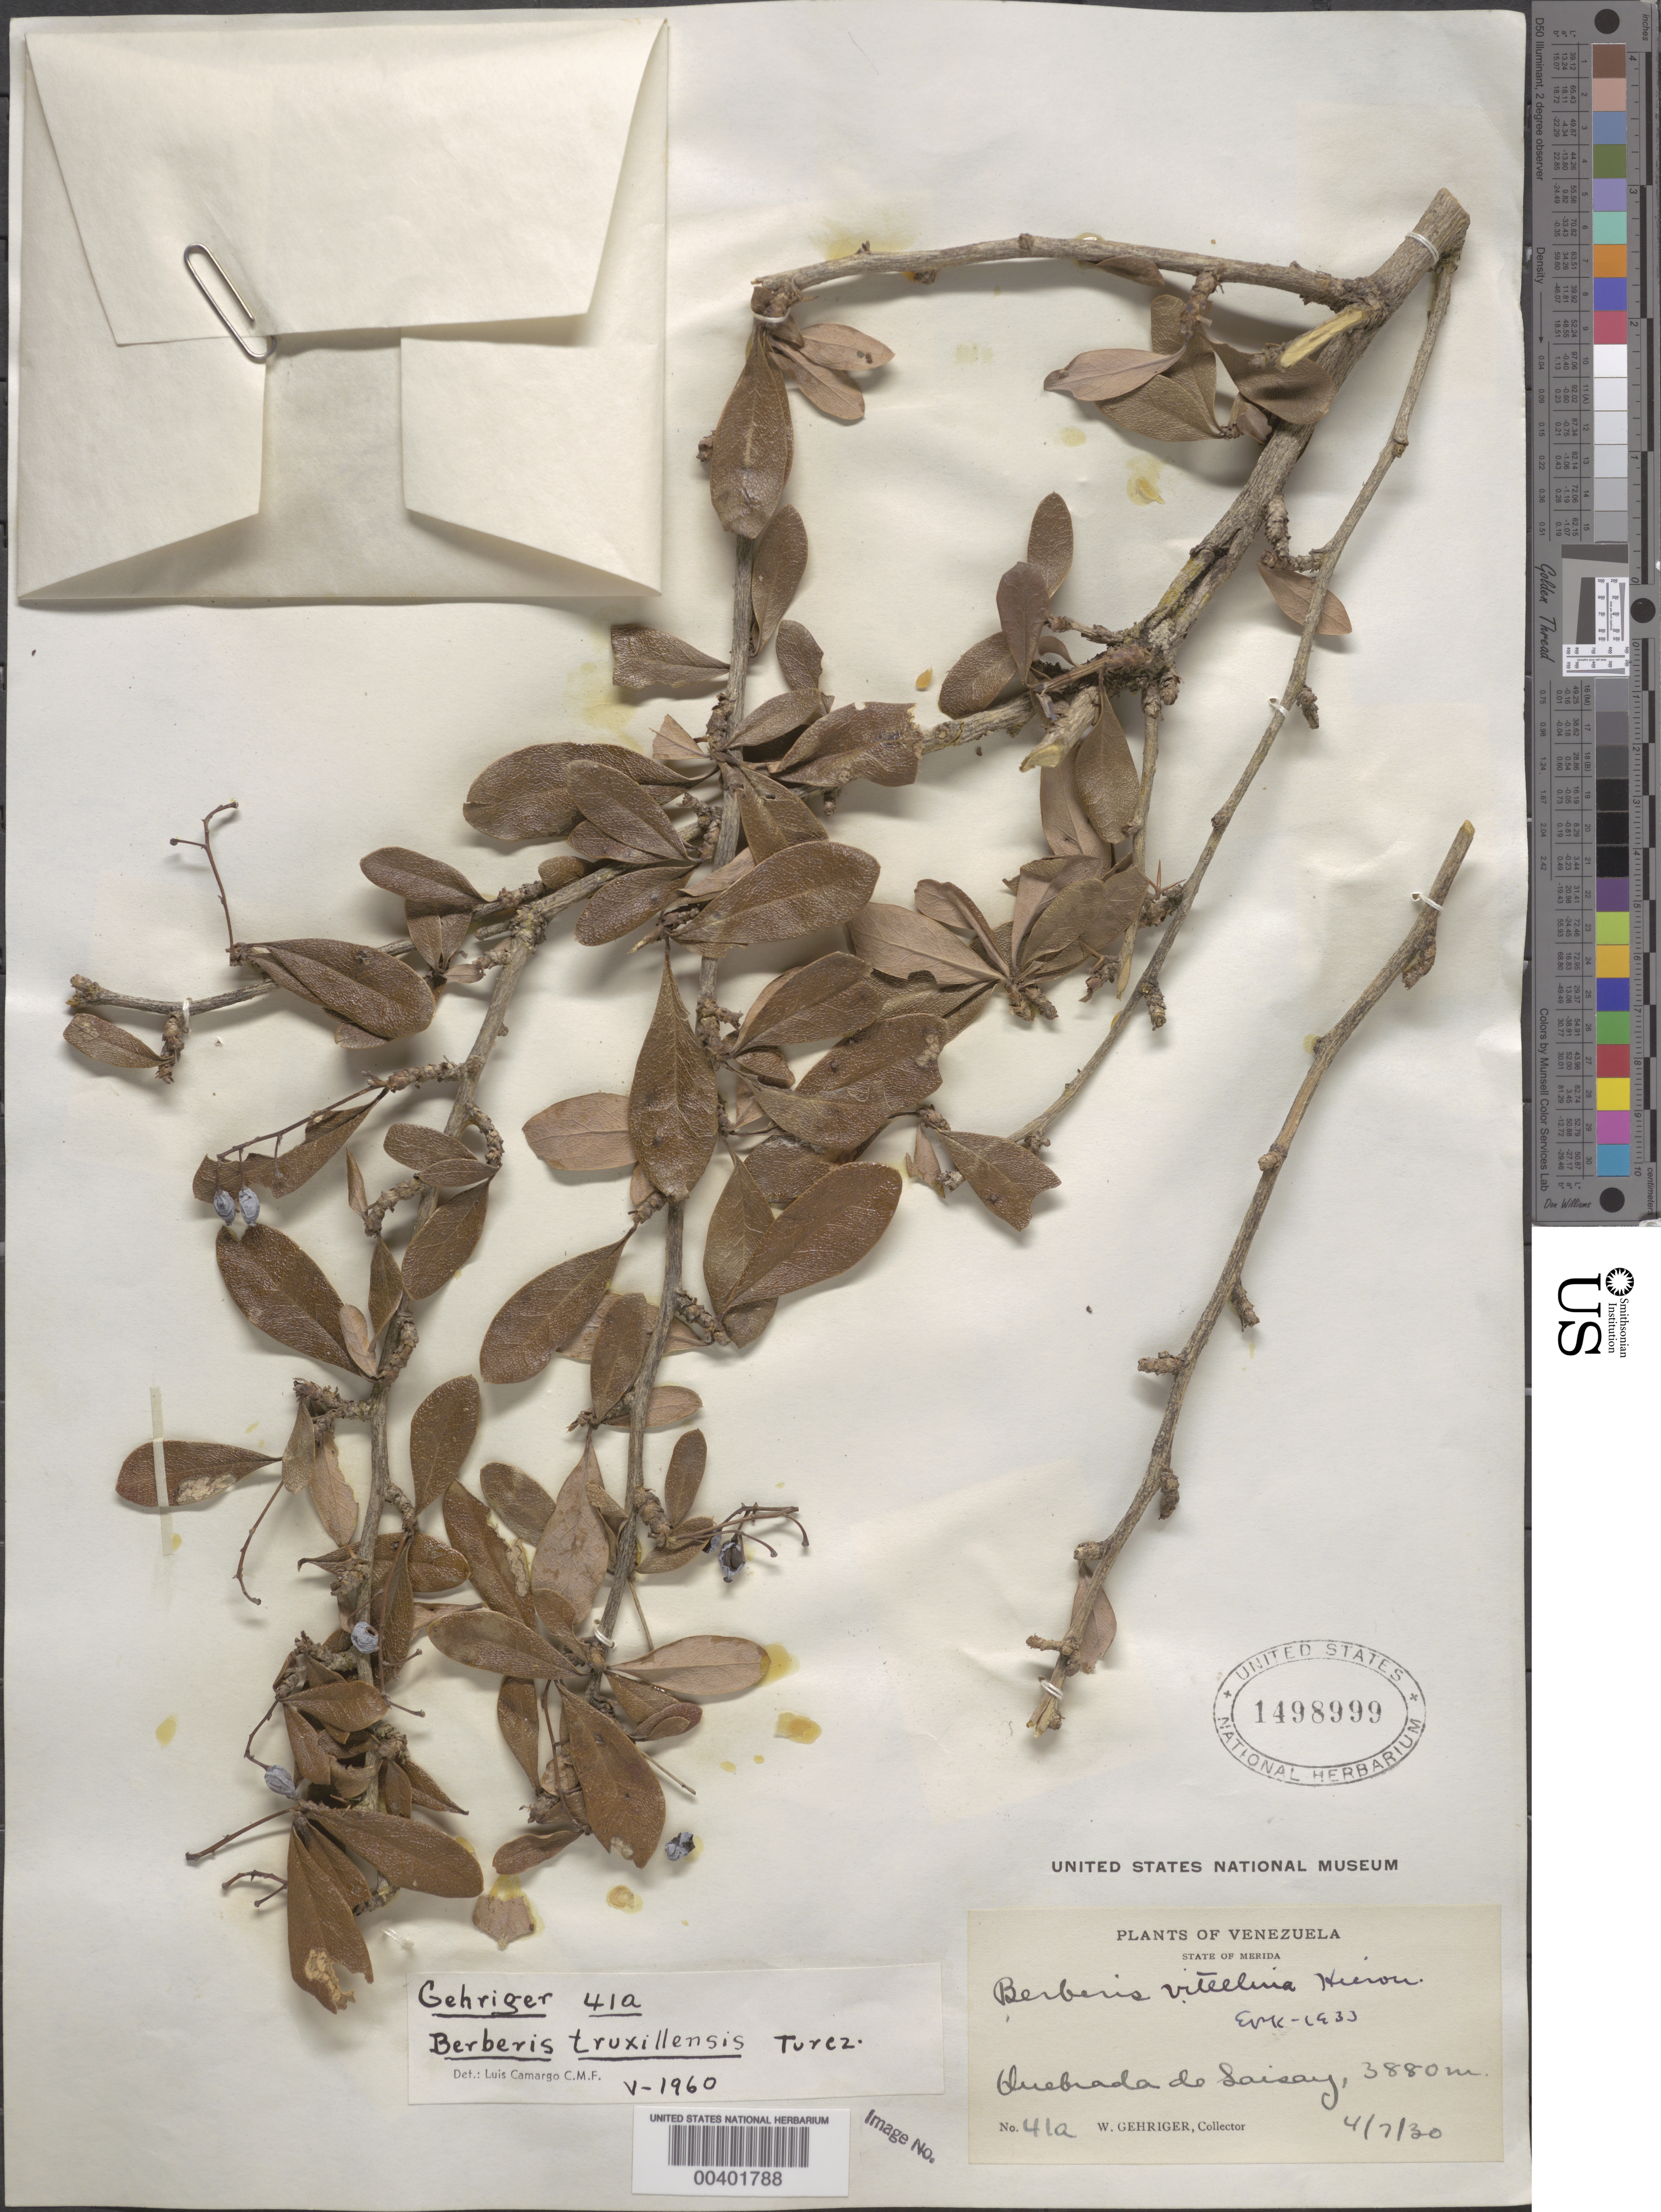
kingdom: Plantae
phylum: Tracheophyta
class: Magnoliopsida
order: Ranunculales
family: Berberidaceae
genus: Berberis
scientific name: Berberis truxillensis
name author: Turcz.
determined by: Camargo, L.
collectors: W. Gehriger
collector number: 41a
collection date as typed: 04 Jul 1930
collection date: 1930-07-04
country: Venezuela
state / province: Mérida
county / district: Rangel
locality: Qda. de Saisay Saisay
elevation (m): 3880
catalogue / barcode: US 1498999